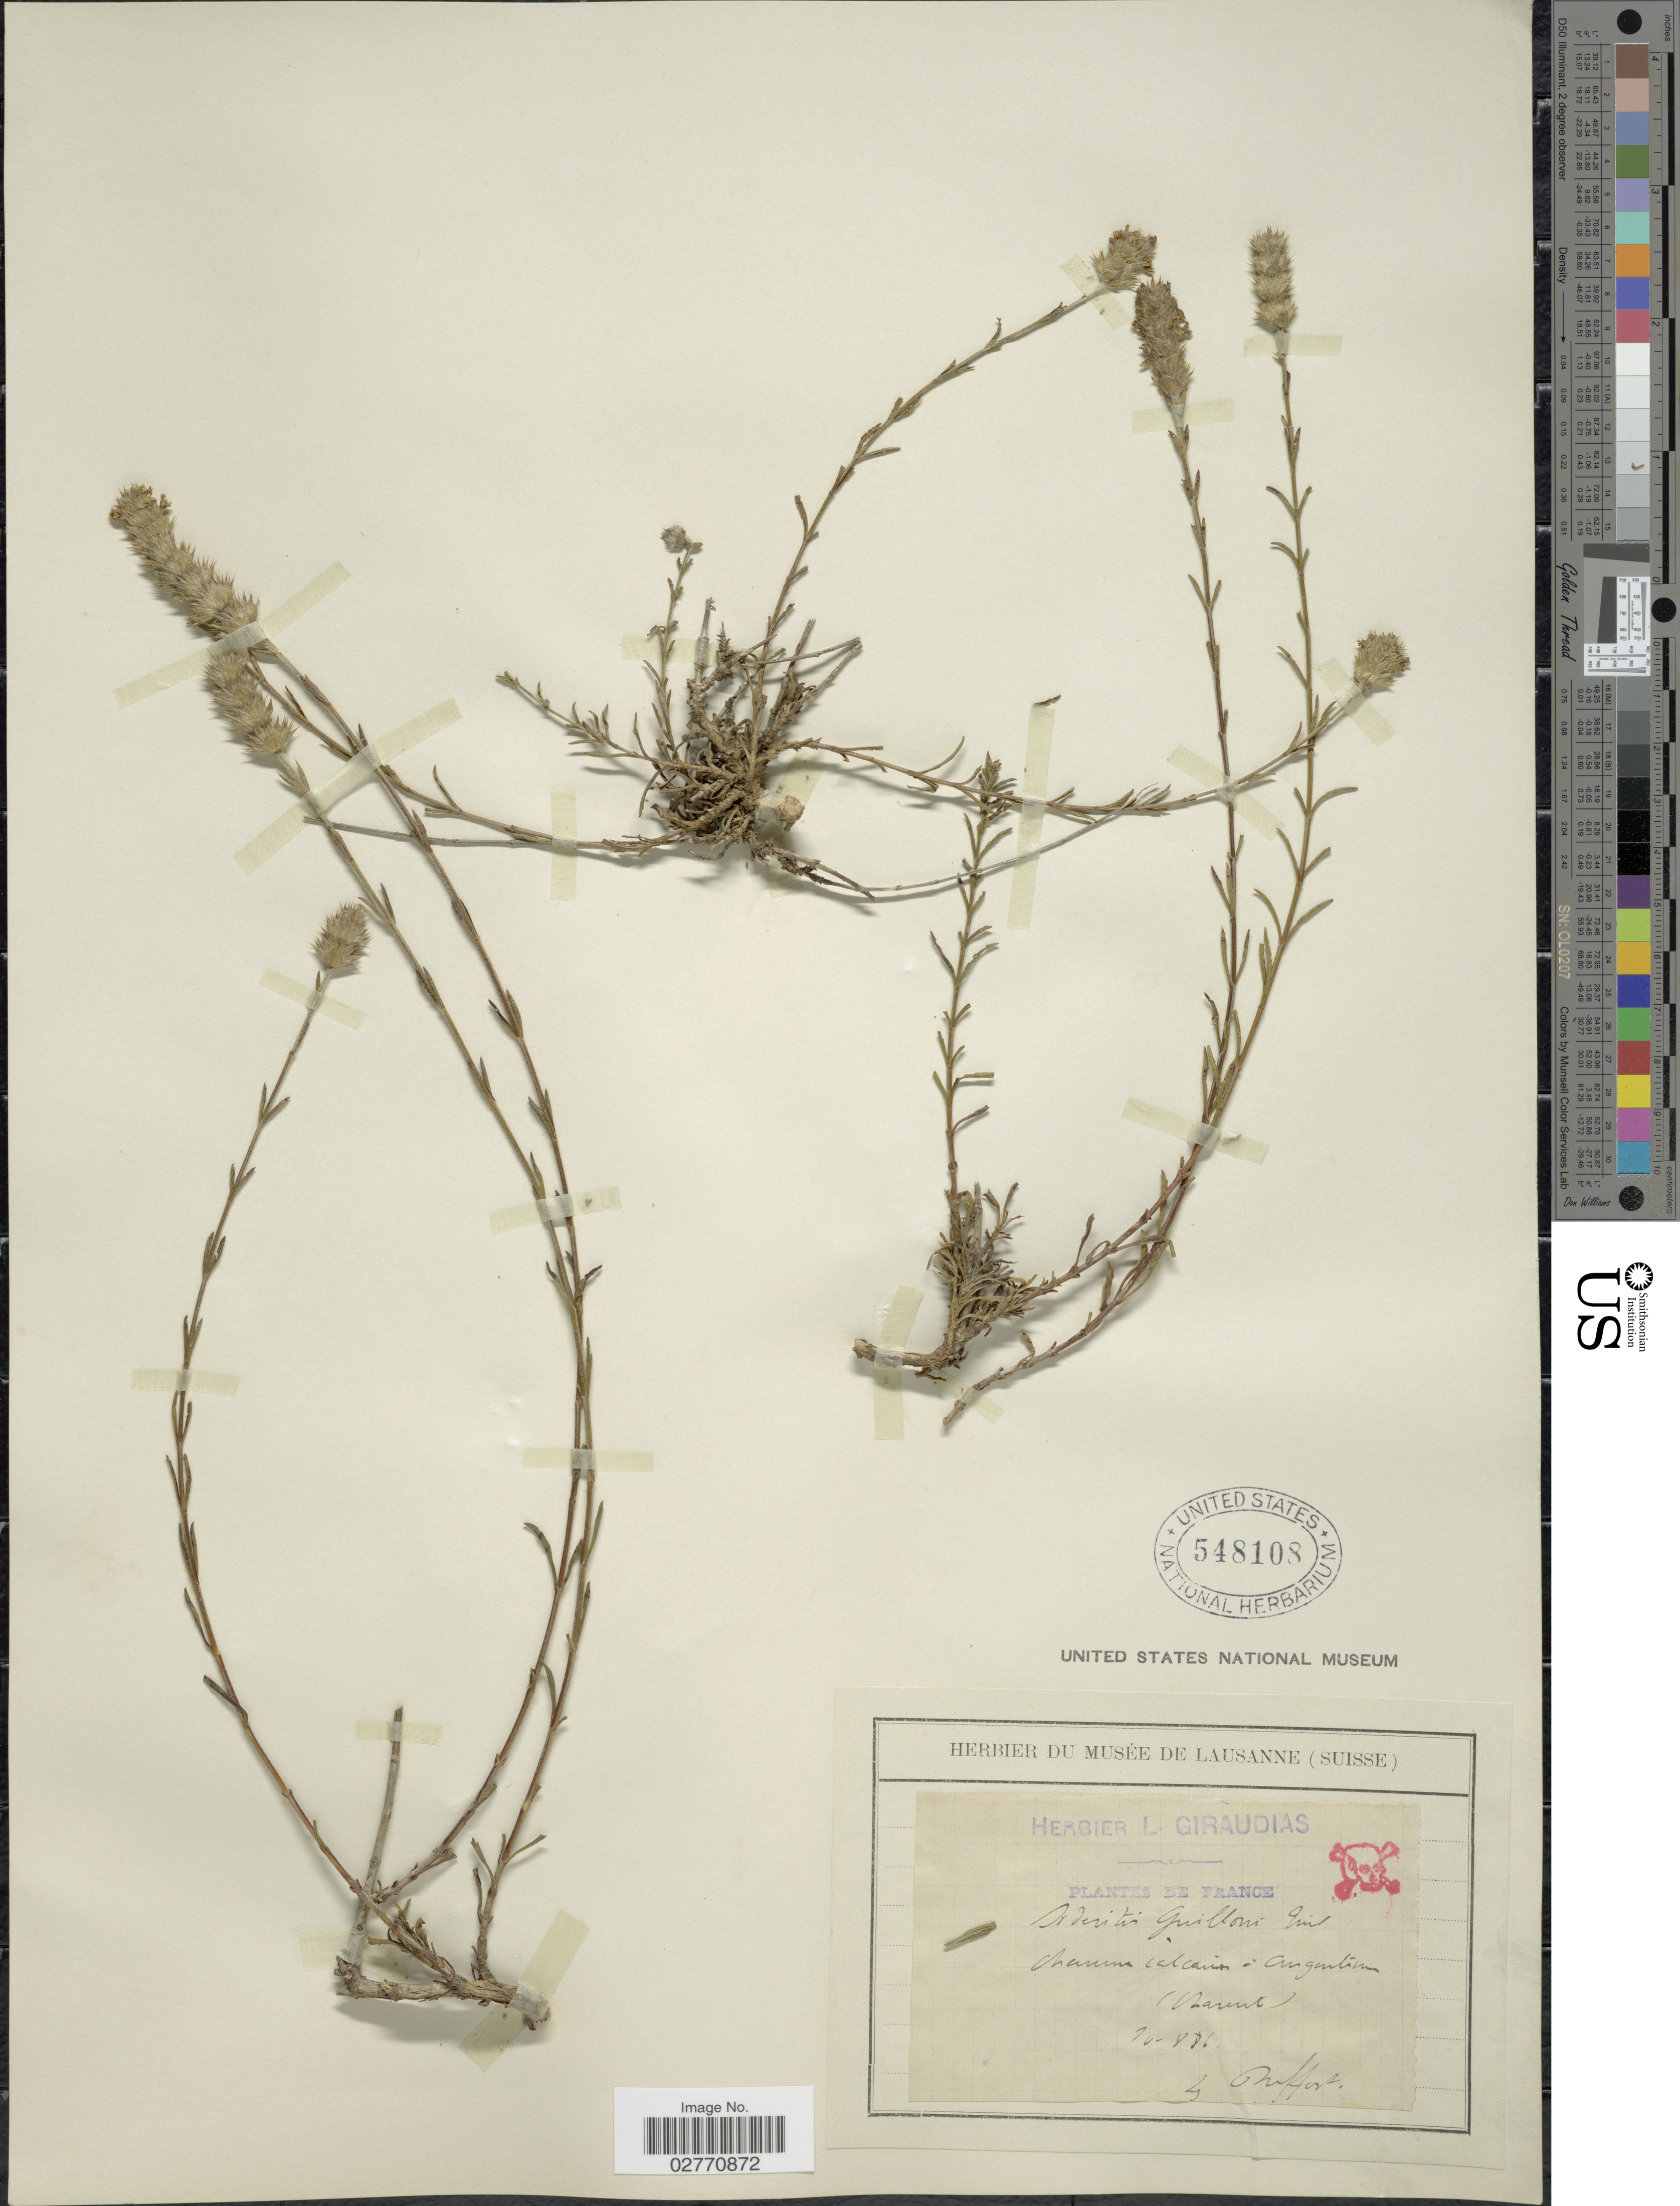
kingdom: Plantae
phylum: Tracheophyta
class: Magnoliopsida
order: Lamiales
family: Lamiaceae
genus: Sideritis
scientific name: Sideritis guillonii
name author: Timb.-Lagr.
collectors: L. Dufour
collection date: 1886-10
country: France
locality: Chanum. [interpreted] calcaires á Angouleme. (Navib). [interpreted]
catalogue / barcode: US 548108